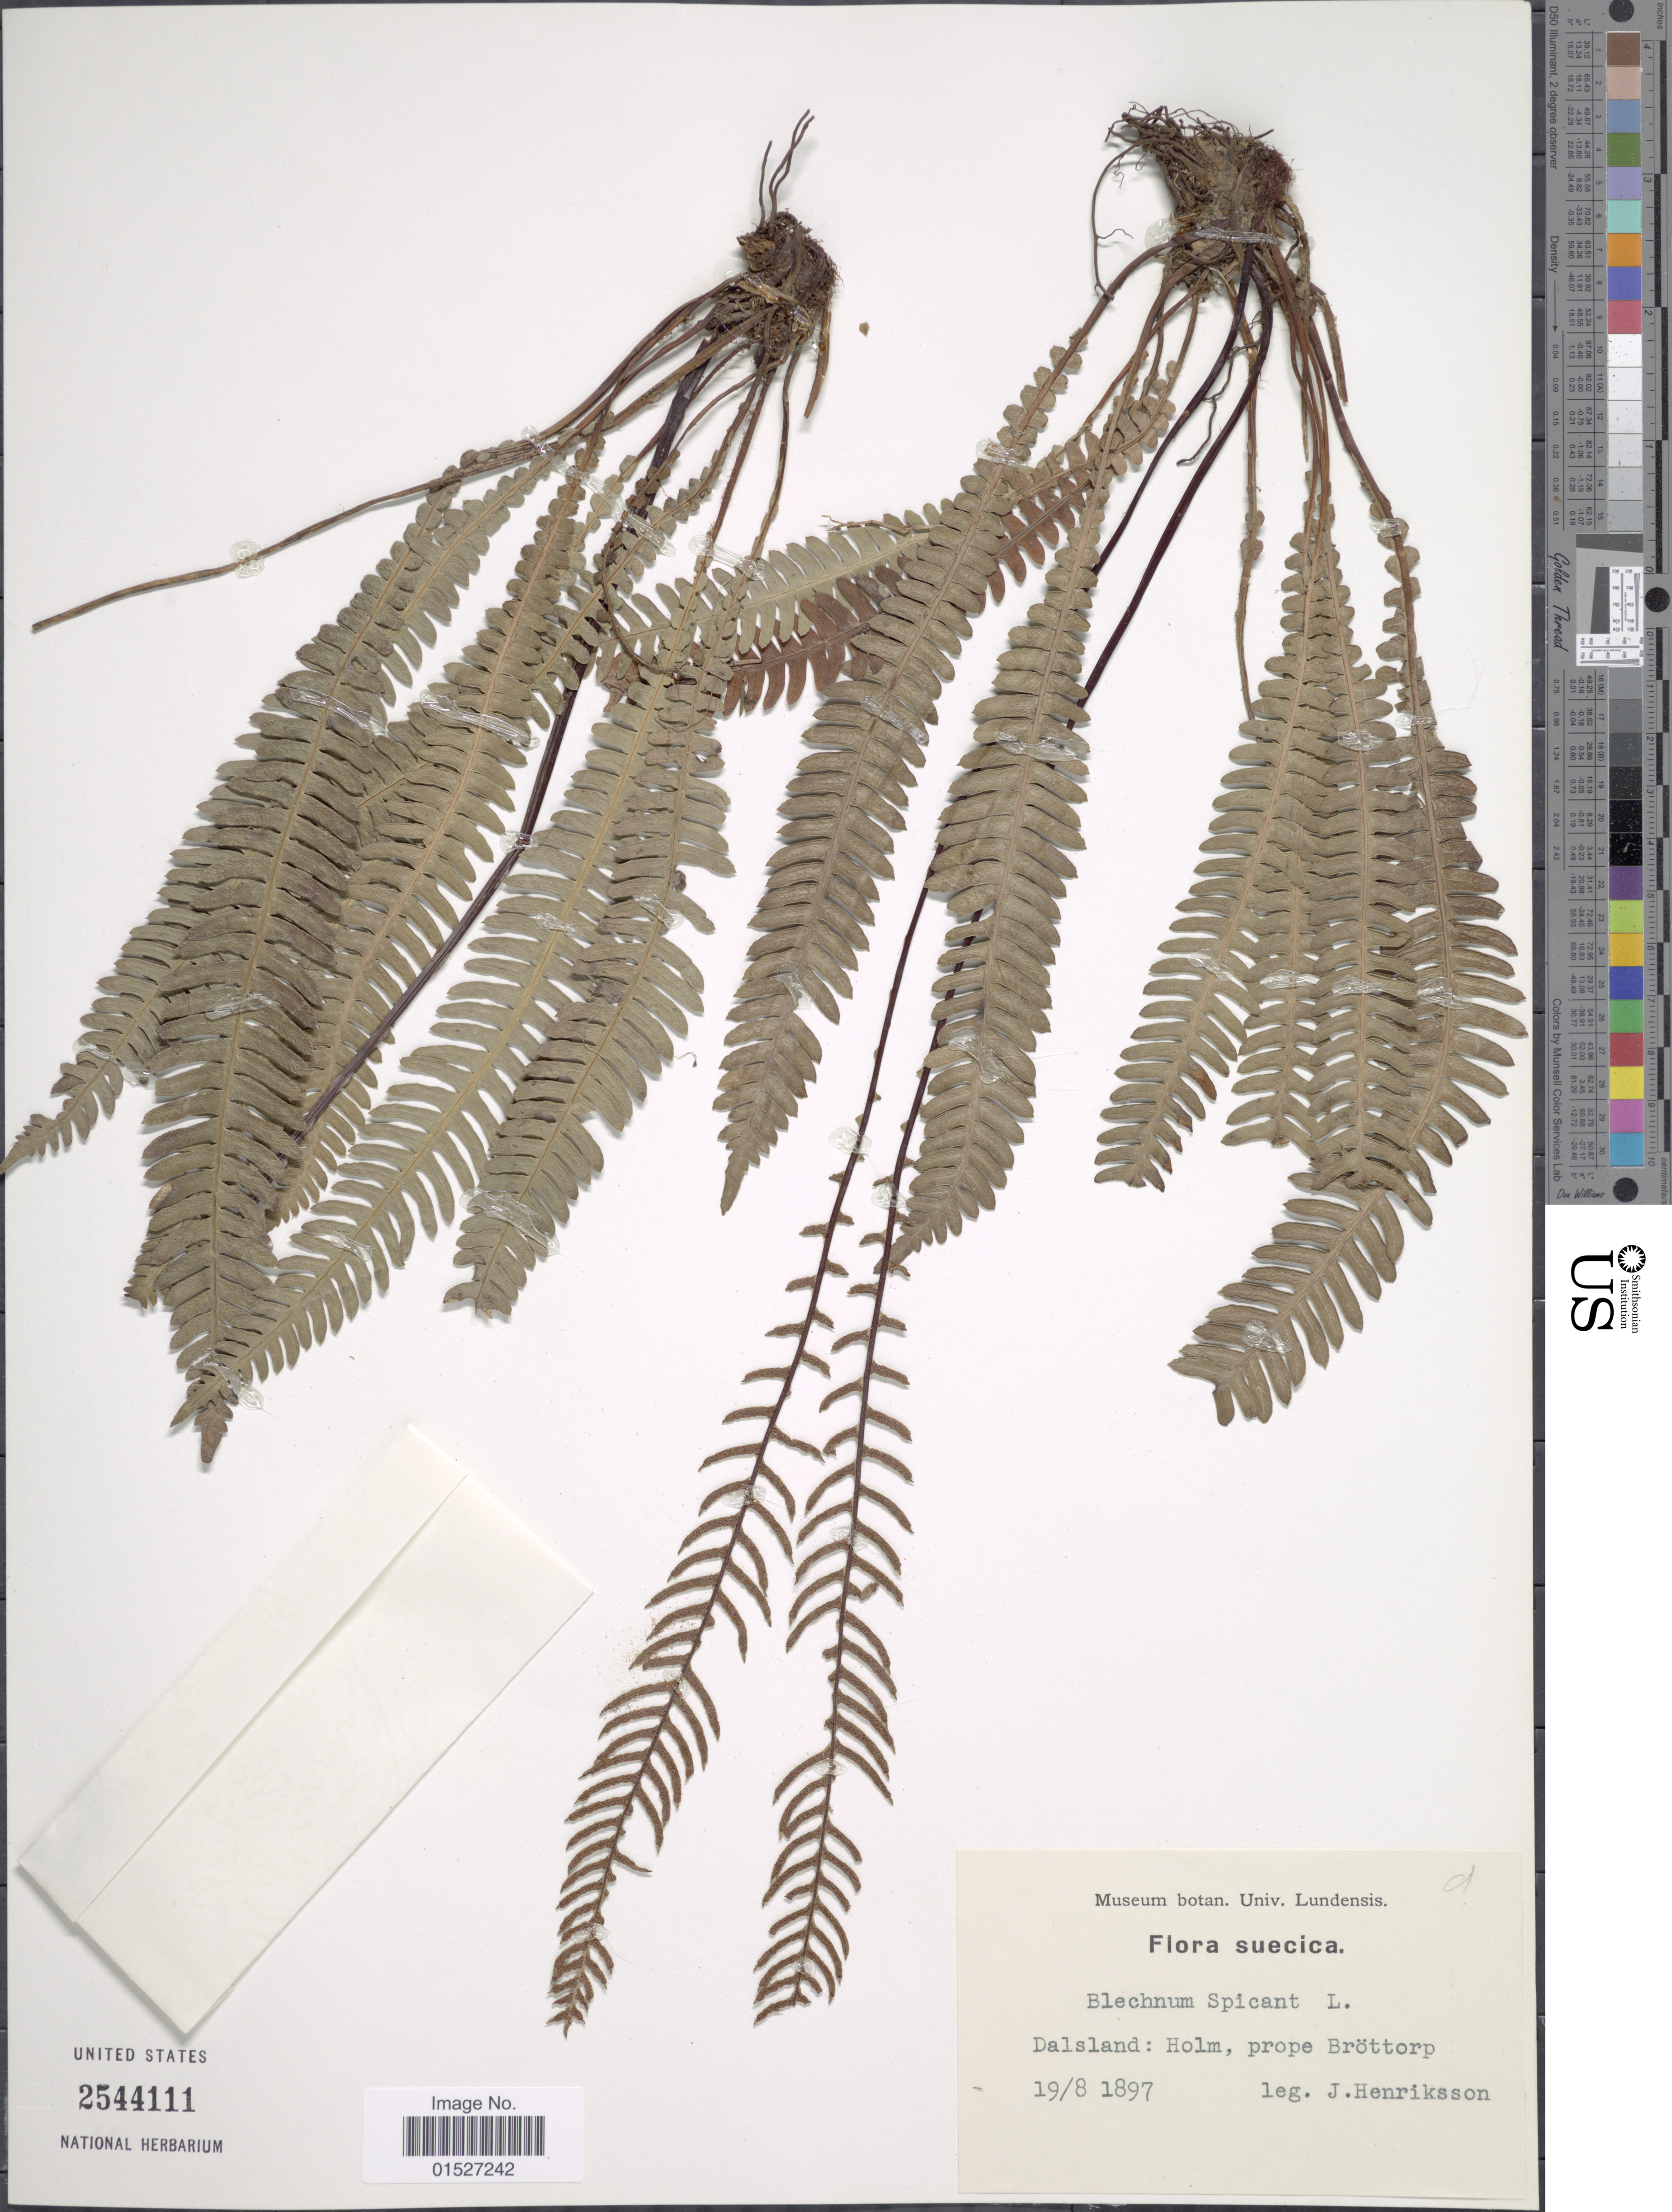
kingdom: Plantae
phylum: Tracheophyta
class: Polypodiopsida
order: Polypodiales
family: Blechnaceae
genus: Blechnum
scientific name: Blechnum spicant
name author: (L.) Sm.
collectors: J. Henriksson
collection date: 1897-08-19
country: Sweden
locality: Suecica. Dalsland: Holm, prope Brottorp.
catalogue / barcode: US 2544111